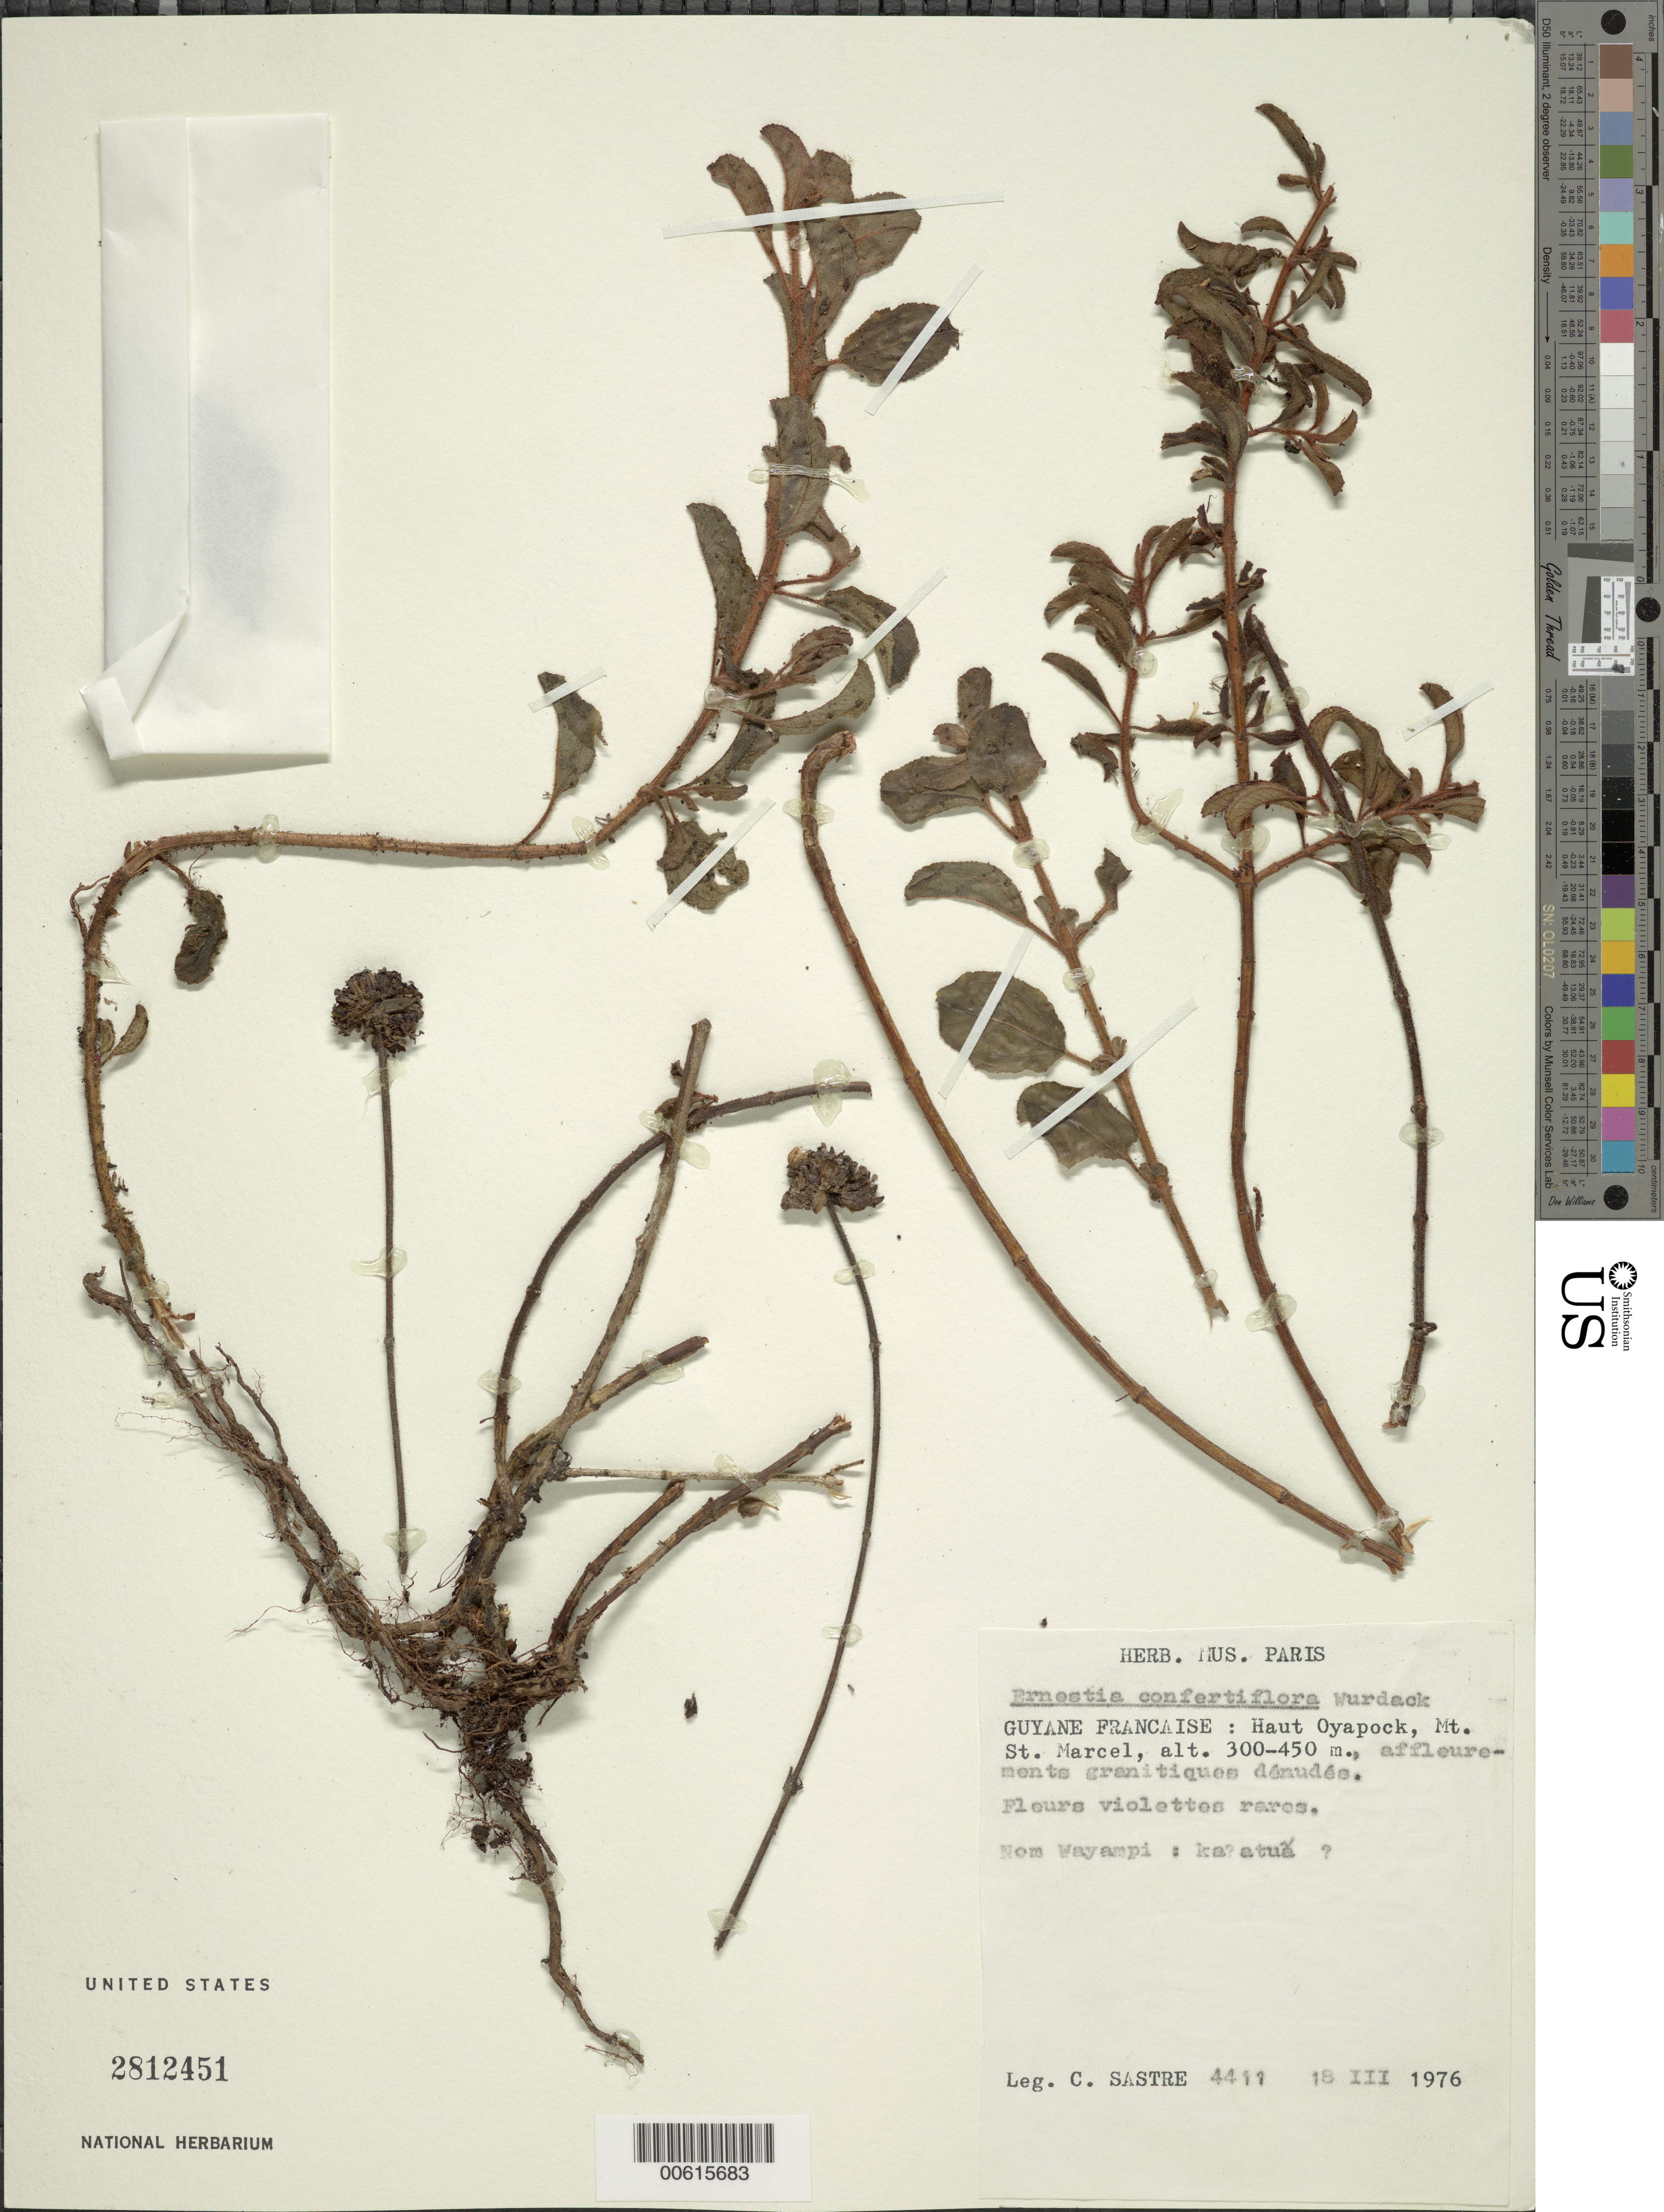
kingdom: Plantae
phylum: Tracheophyta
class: Magnoliopsida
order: Myrtales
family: Melastomataceae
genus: Ernestia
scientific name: Ernestia confertiflora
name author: Wurdack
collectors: C. H. L. Sastre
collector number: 4411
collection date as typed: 18-Mar-76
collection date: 1976-03-18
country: French Guiana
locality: Haut Oyapock, Mt. St. Marcel, Bassin de l'Yaloupi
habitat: Affleurements granitiques denudes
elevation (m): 300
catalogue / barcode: US 2812451